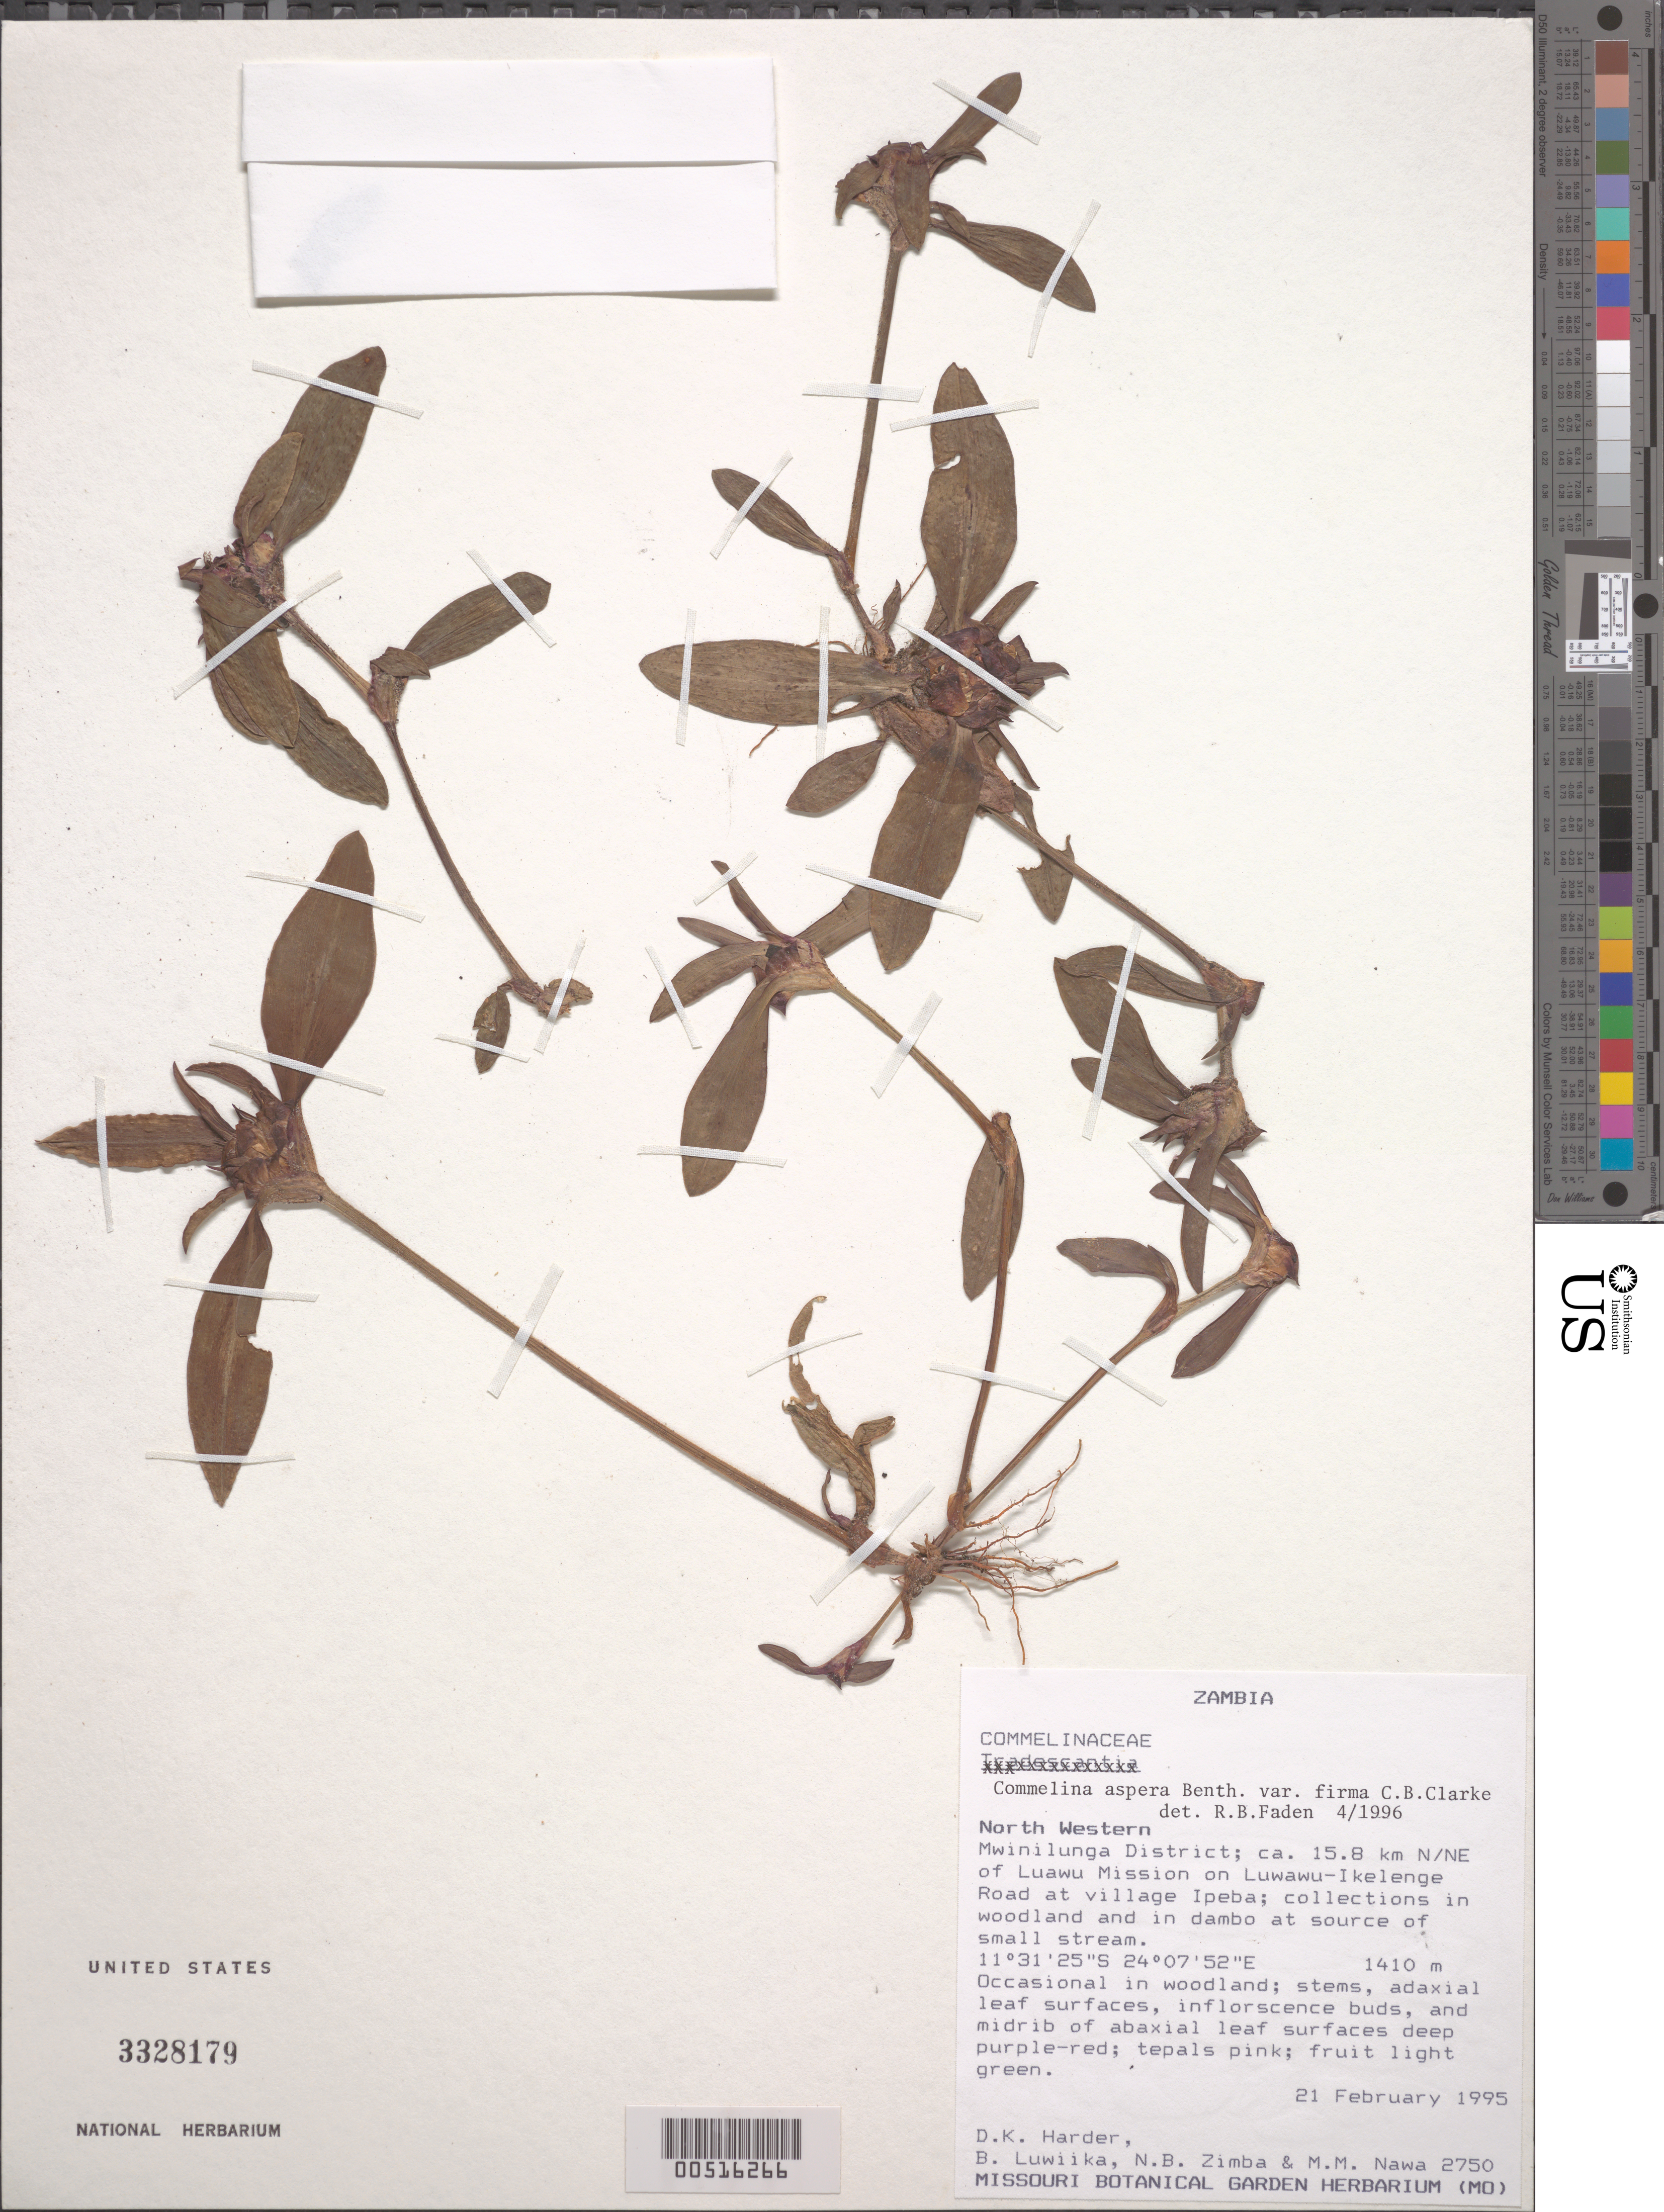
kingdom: Plantae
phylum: Tracheophyta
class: Liliopsida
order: Commelinales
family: Commelinaceae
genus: Commelina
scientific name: Commelina aspera var. firma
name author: C.B. Clarke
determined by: Faden, Robert B., (US), Smithsonian Institution - National Museum of Natural History (UNITED STATES)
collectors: D. Harder, B. Luwiika, N. B. Zimba & M. Nawa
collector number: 2750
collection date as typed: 21 Feb 1995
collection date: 1995-02-21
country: Zambia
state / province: North-Western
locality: Mwinilunga dist., luawu mission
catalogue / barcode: US 3328179